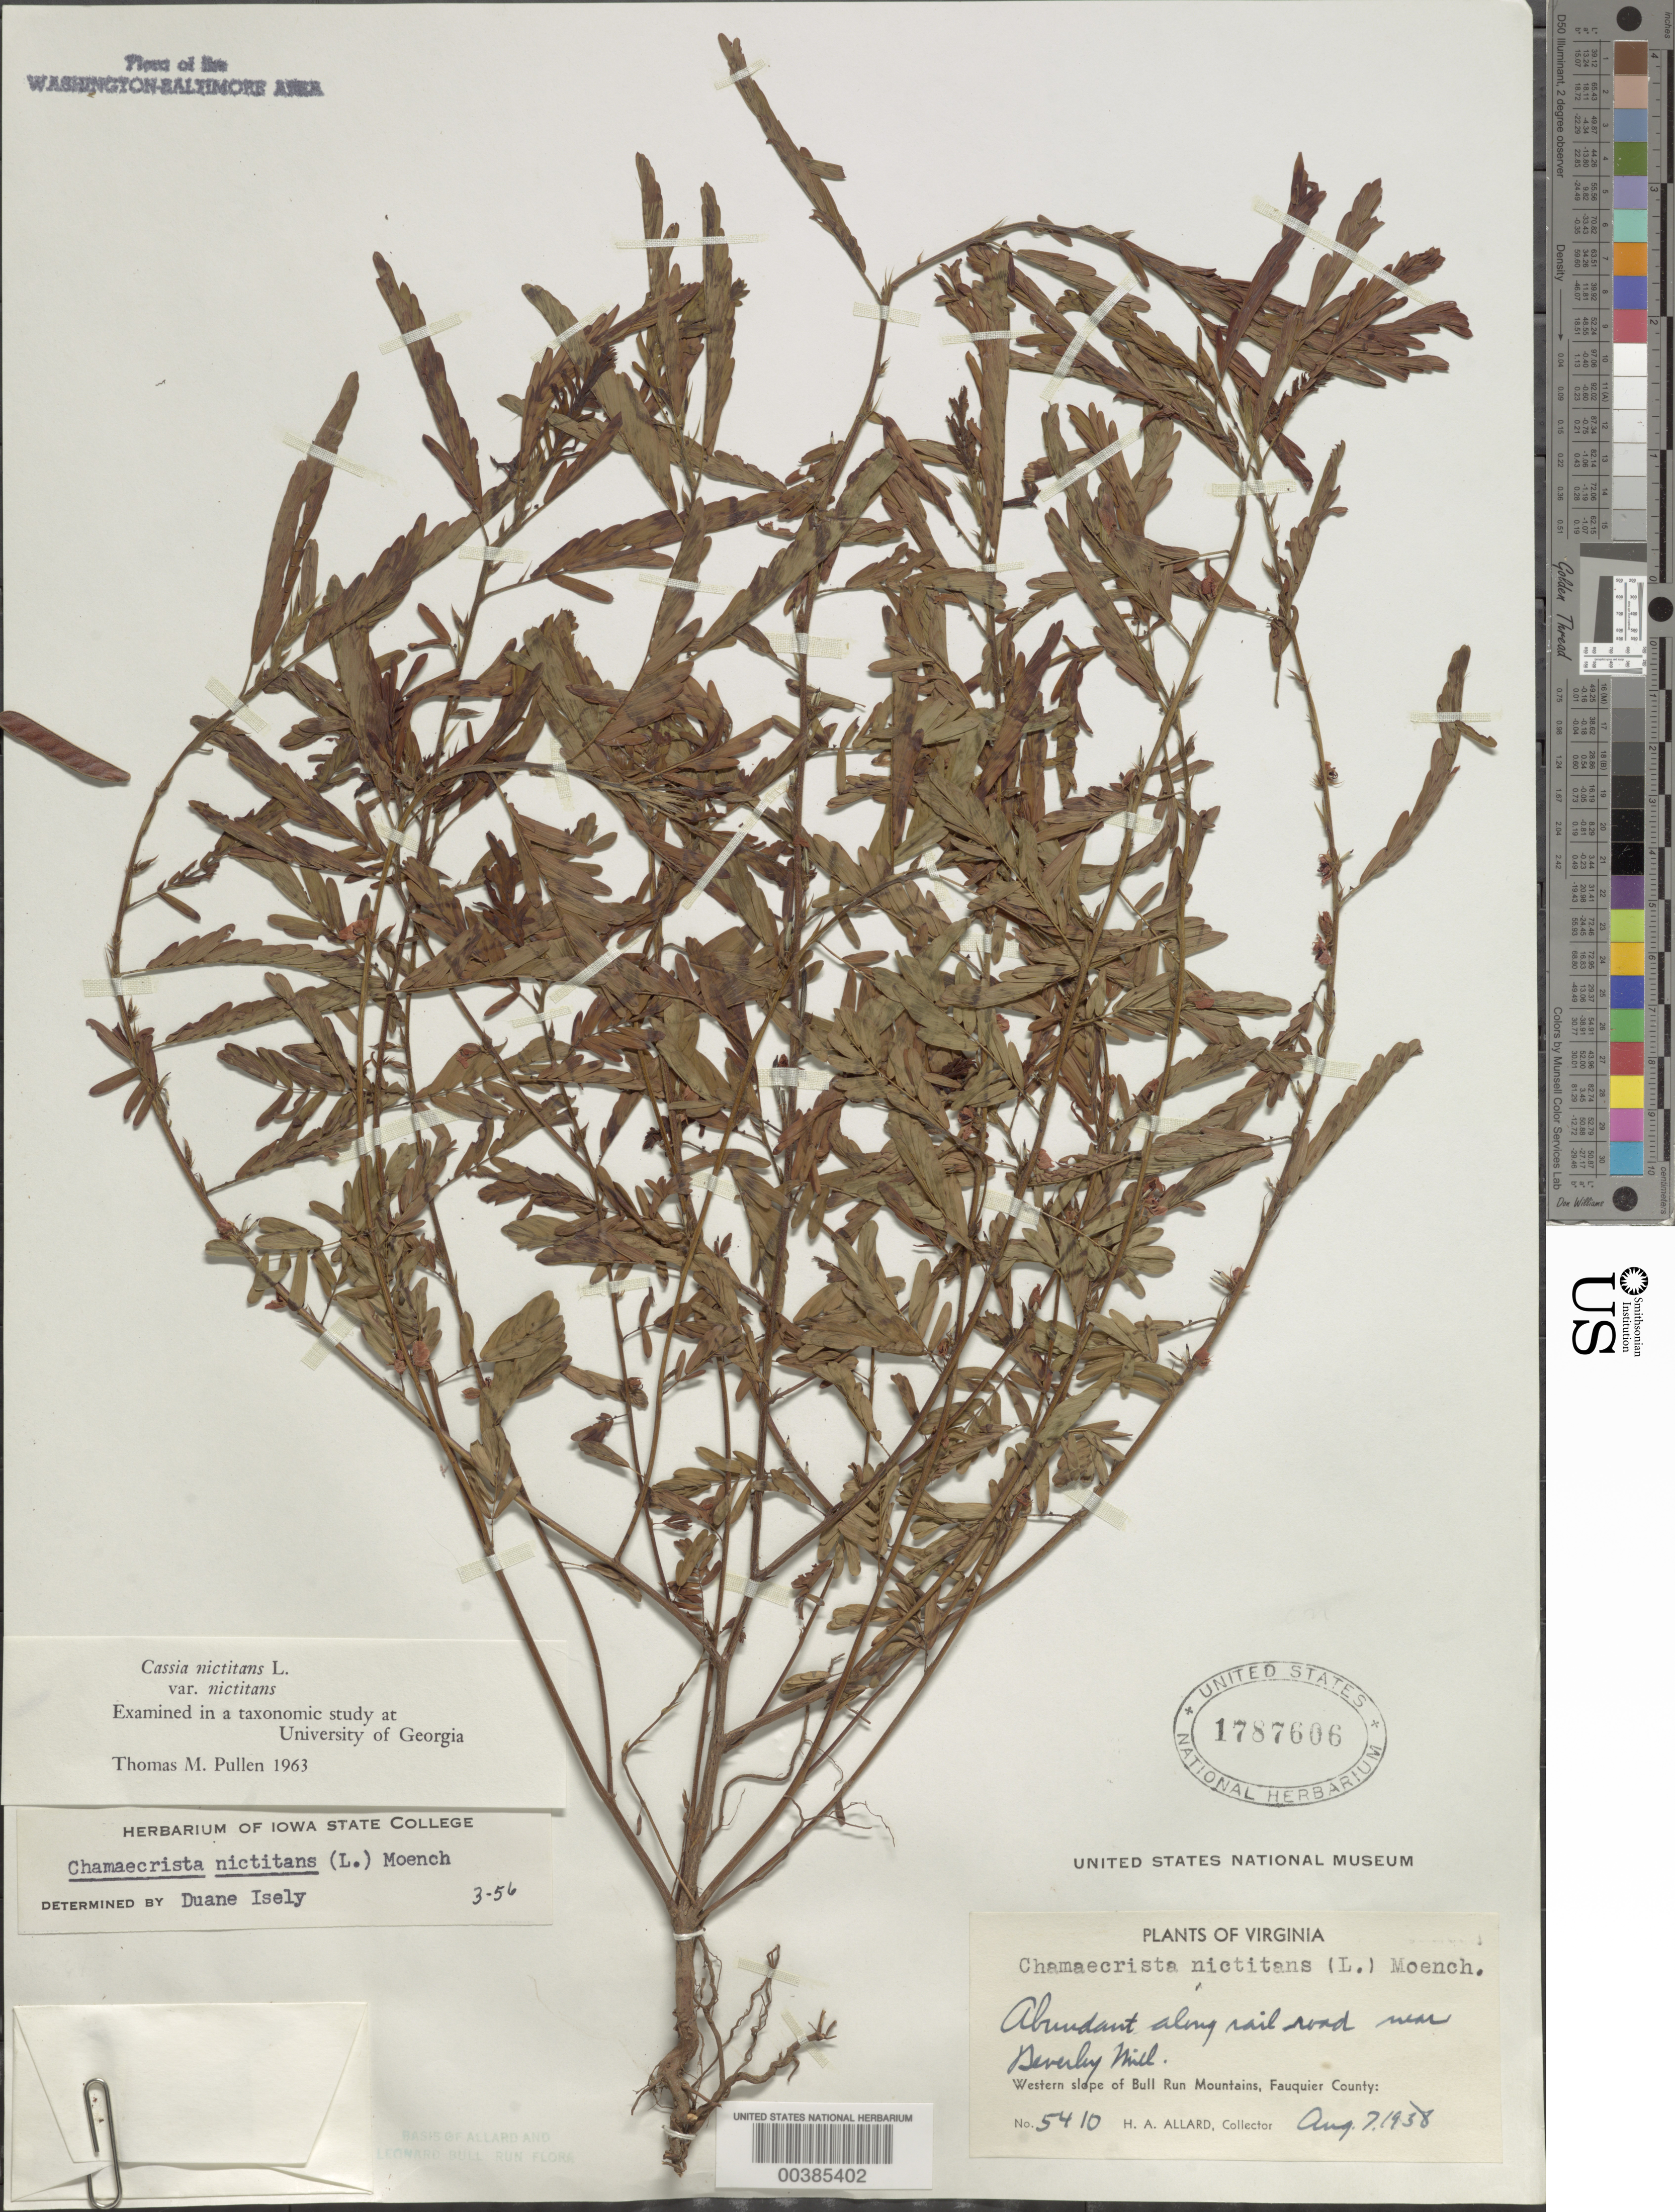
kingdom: Plantae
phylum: Tracheophyta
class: Magnoliopsida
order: Fabales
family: Fabaceae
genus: Chamaecrista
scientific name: Chamaecrista nictitans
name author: (L.) Moench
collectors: H. A. Allard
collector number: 5410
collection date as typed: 07 Aug 1938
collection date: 1938-08-07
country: United States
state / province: Virginia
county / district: Fauquier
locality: Near Beverley Mill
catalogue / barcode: US 1787606